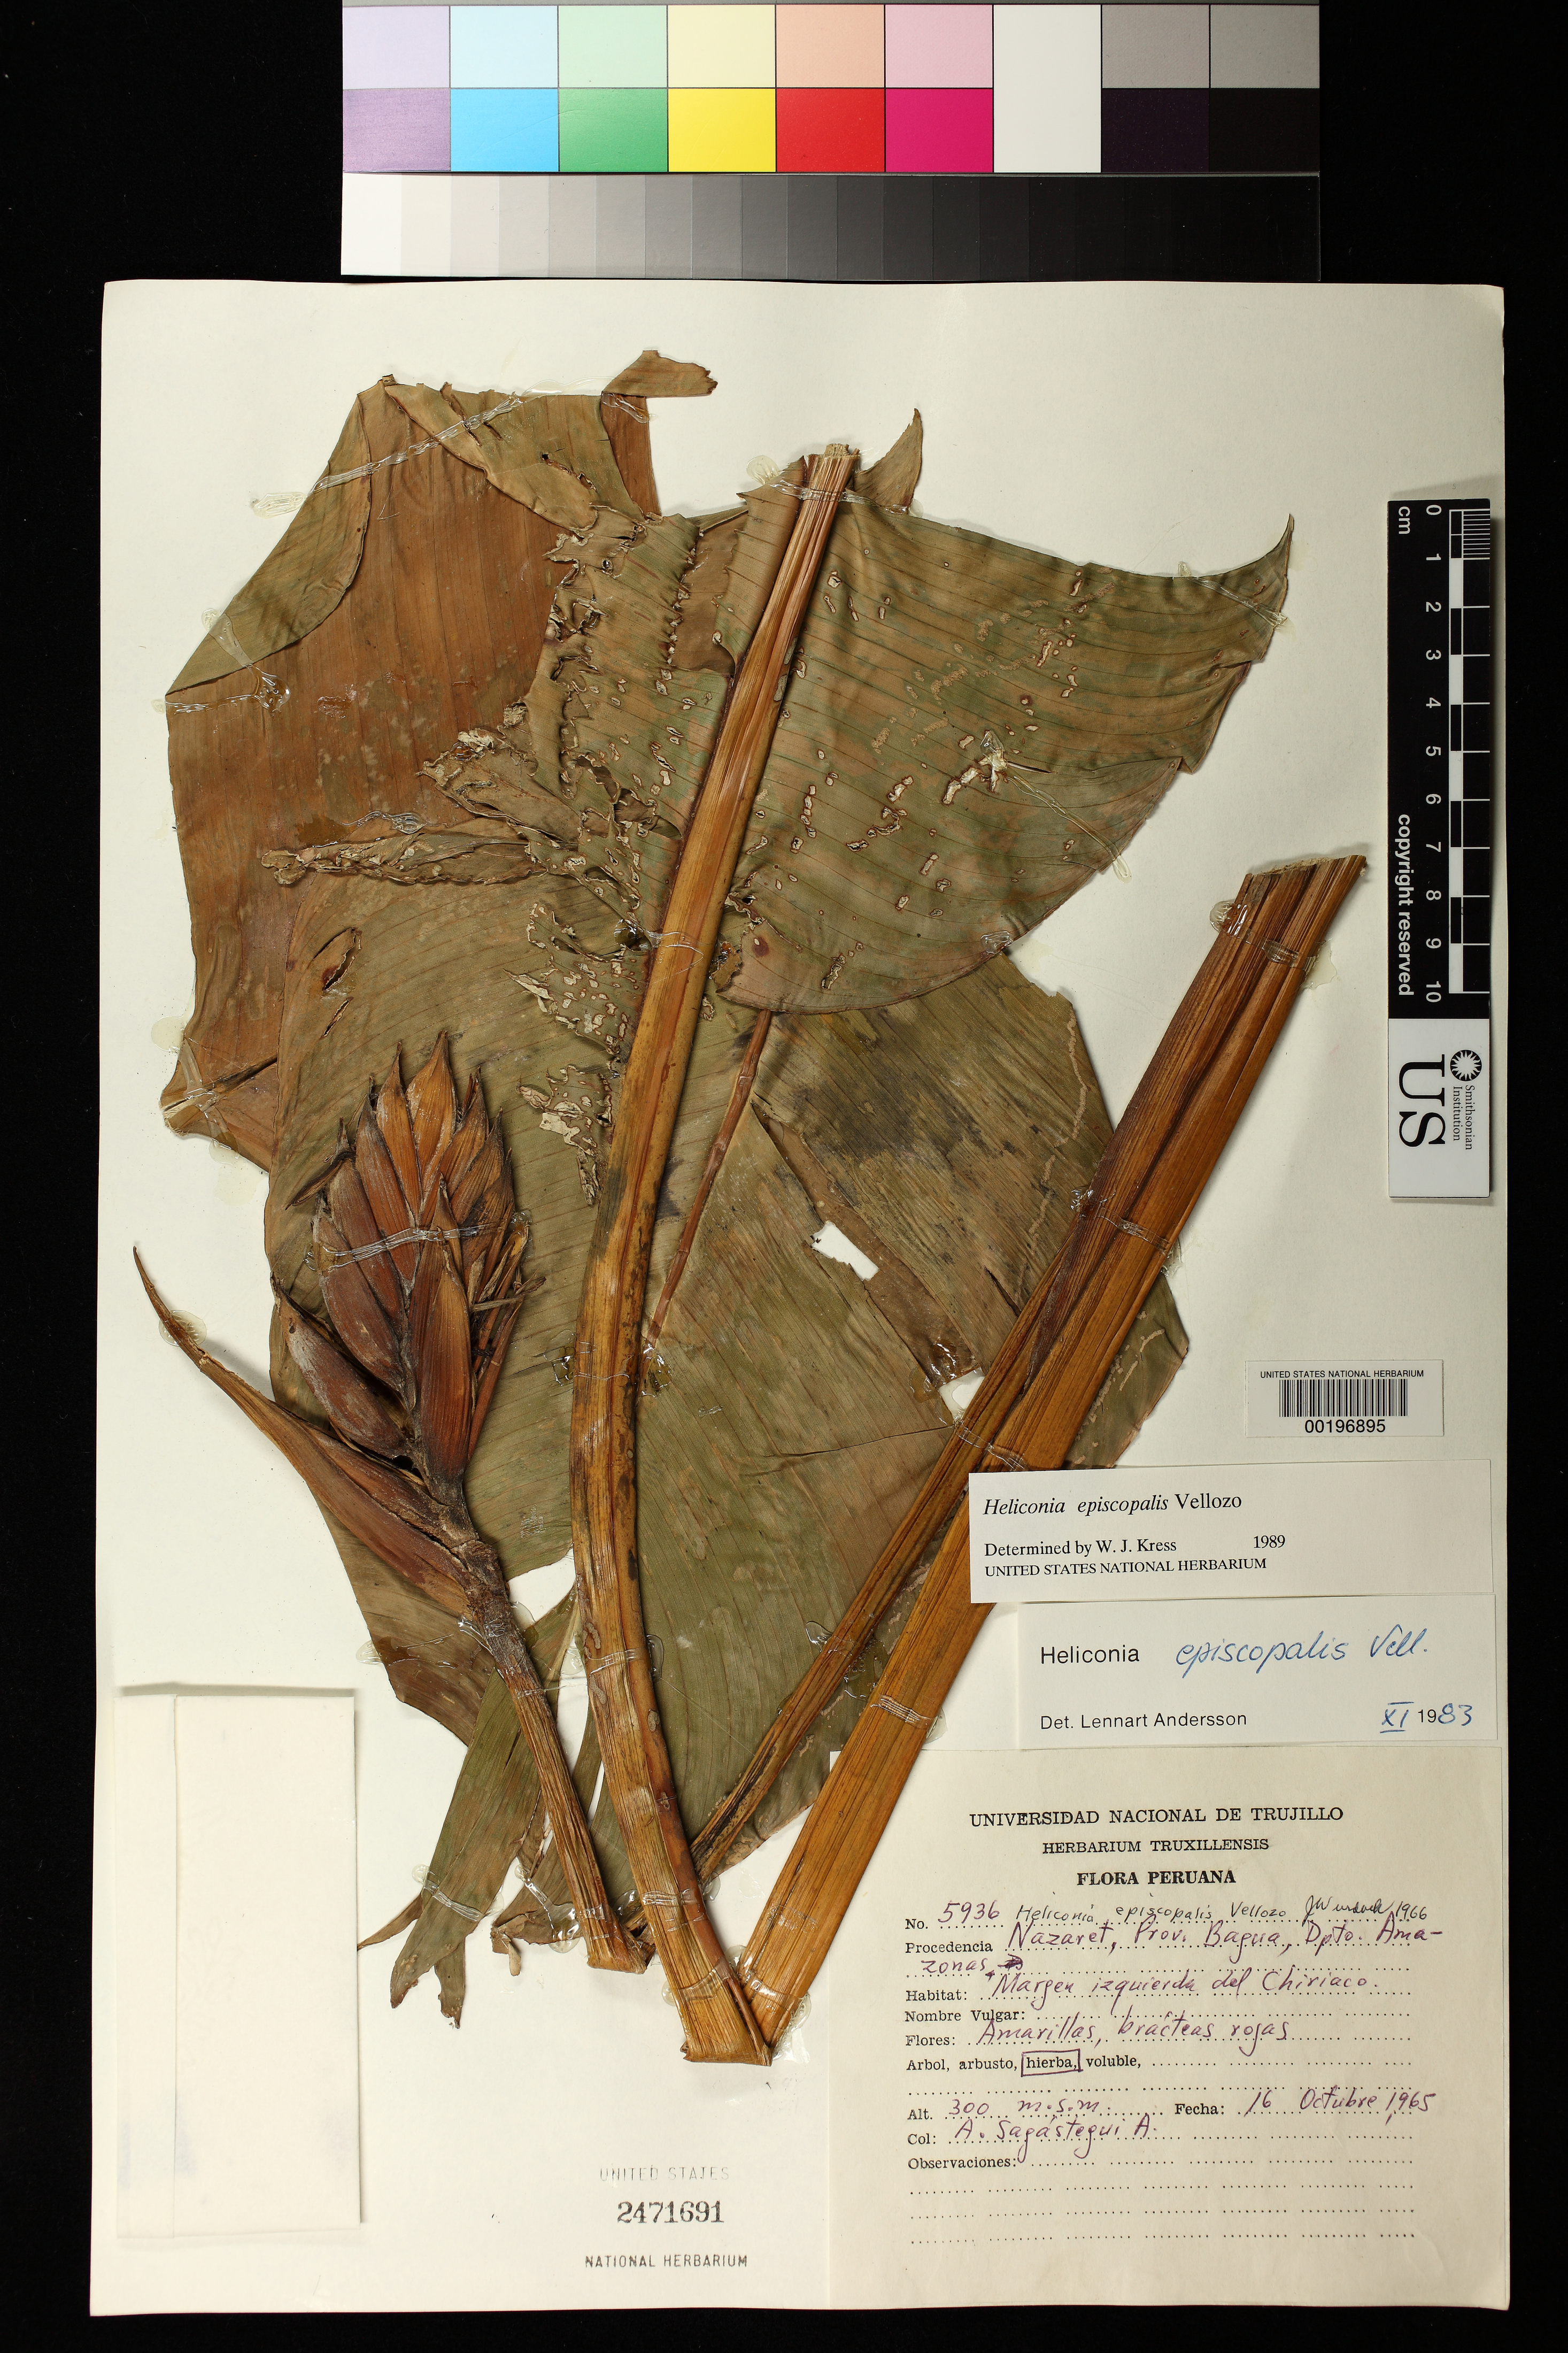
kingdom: Plantae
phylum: Tracheophyta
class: Liliopsida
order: Zingiberales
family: Heliconiaceae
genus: Heliconia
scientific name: Heliconia episcopalis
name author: Vell.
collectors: A. Sagástegui A.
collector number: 5936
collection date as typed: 16 Oct 1965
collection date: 1965-10-16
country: Peru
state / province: Amazonas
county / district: Bagua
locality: Nazaret; left bank of Chiriaco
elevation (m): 300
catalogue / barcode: US 2471691